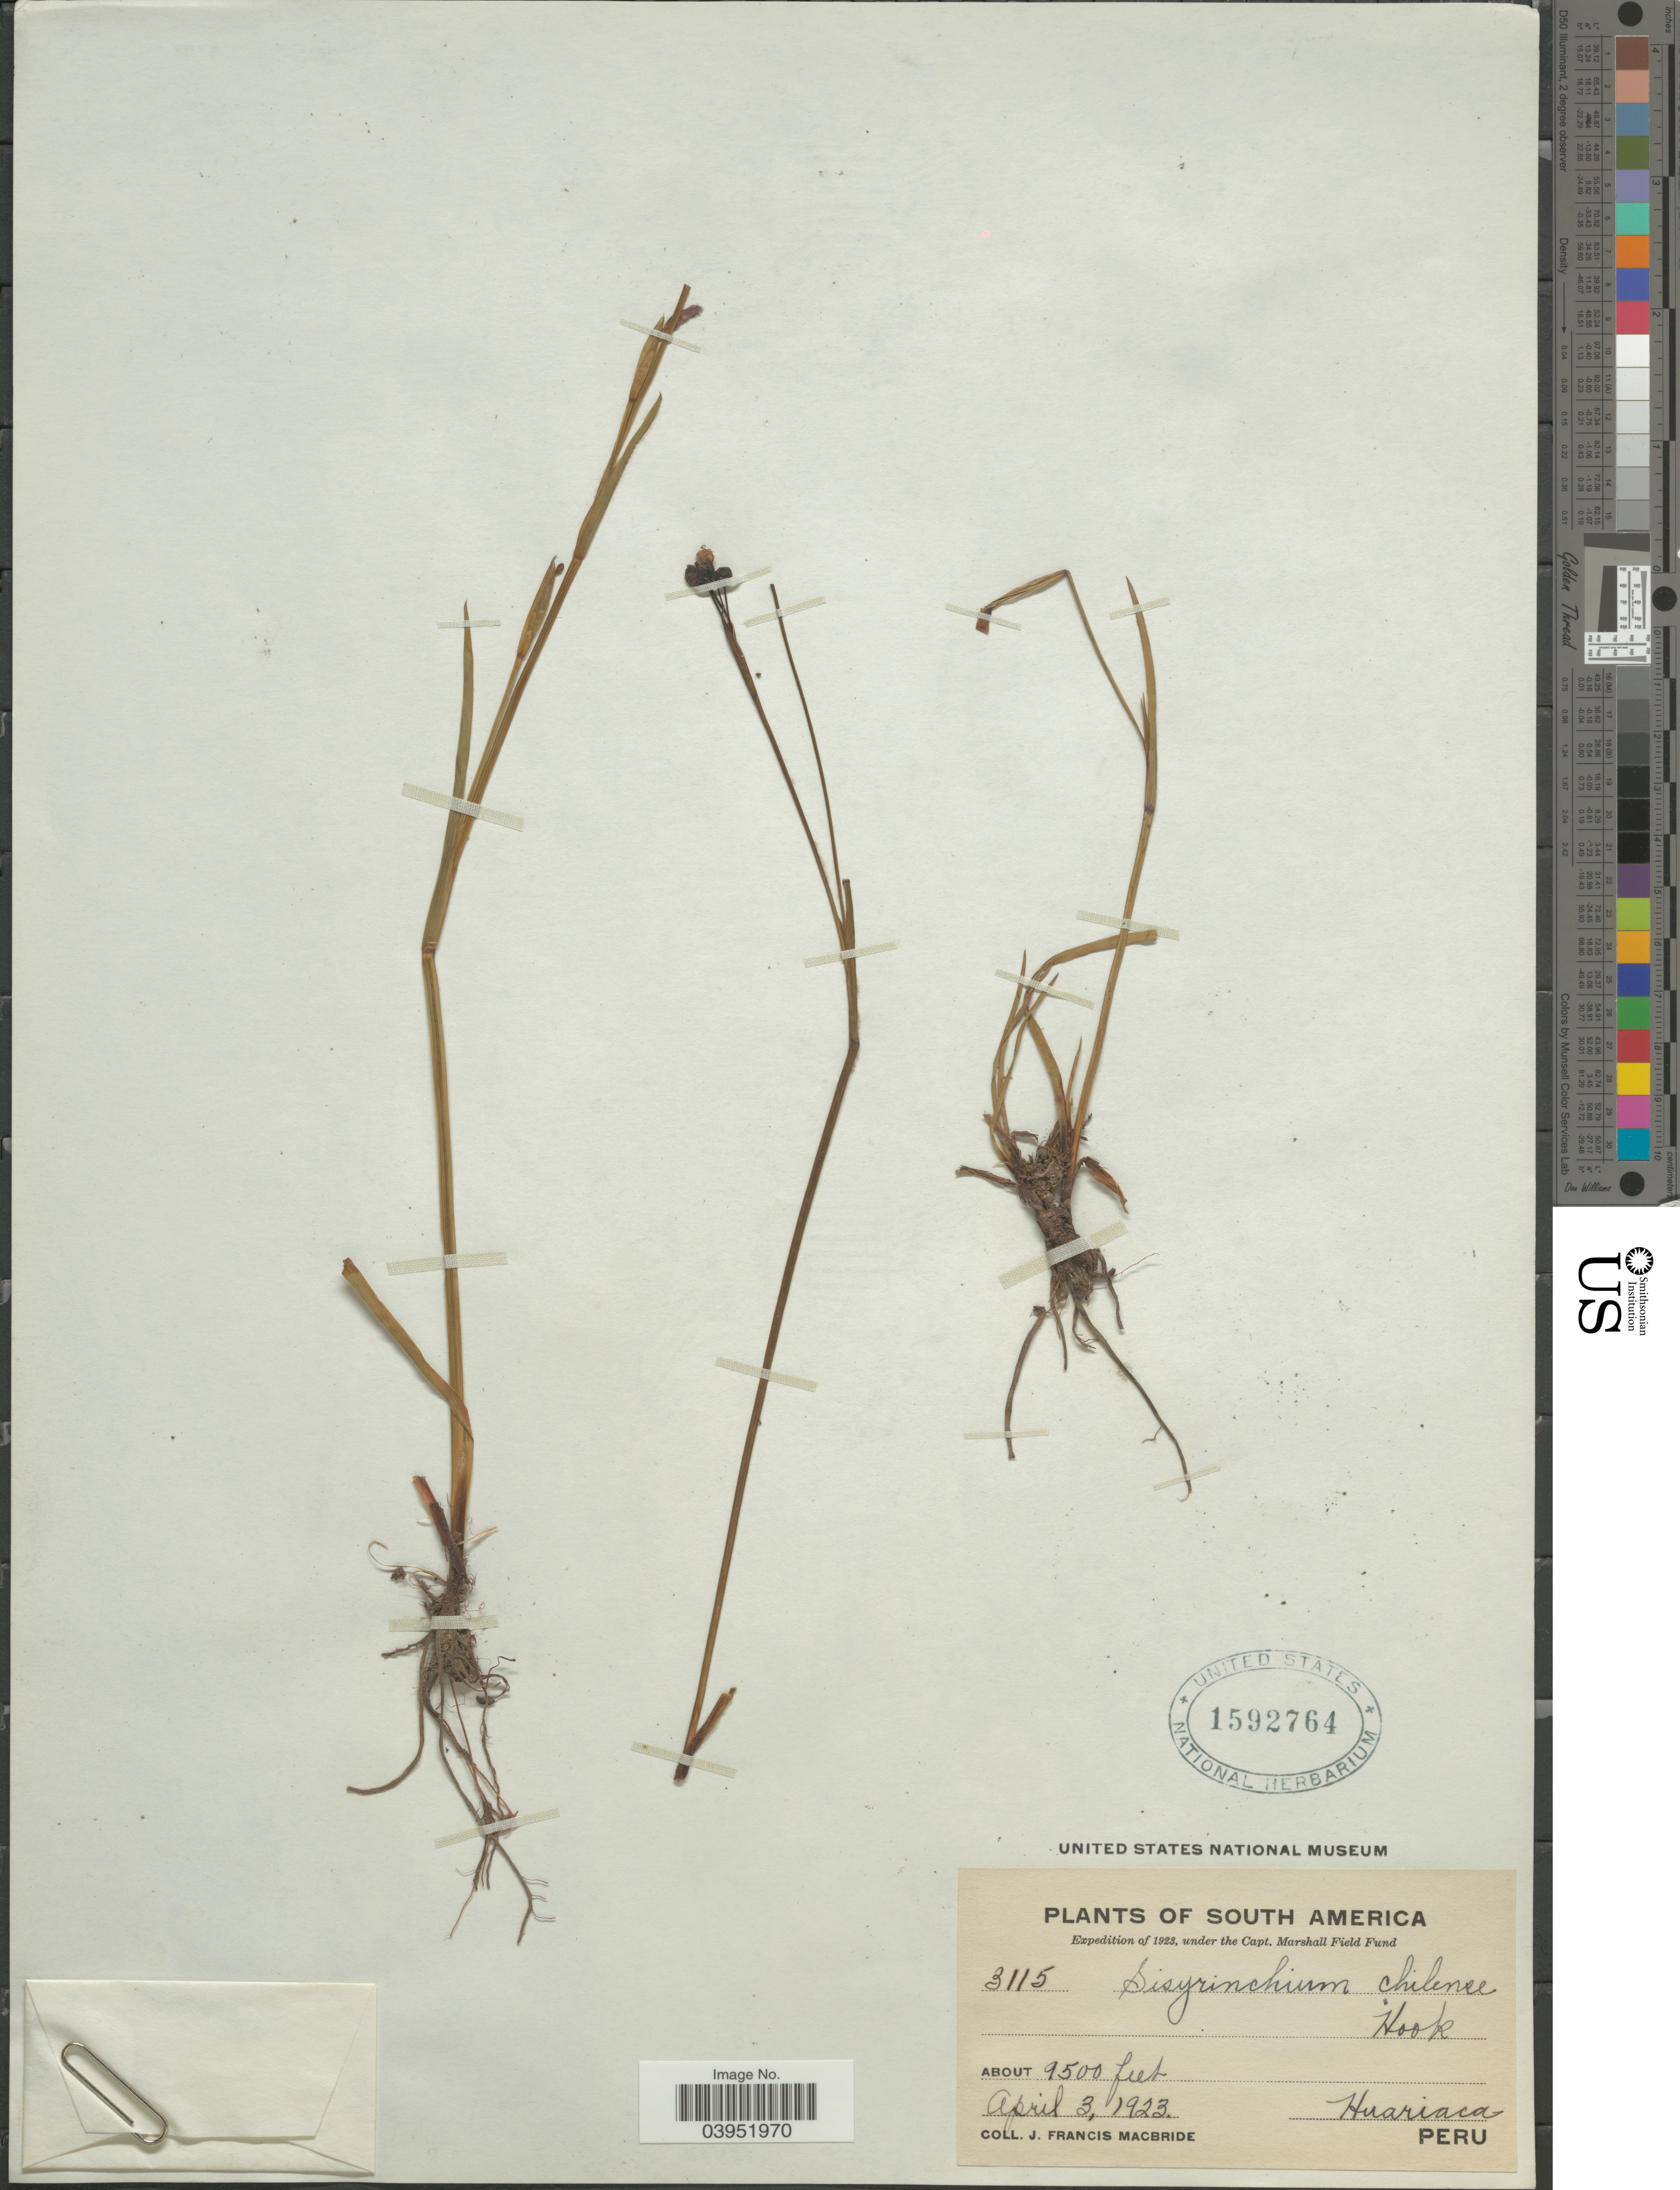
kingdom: Plantae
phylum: Tracheophyta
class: Liliopsida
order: Asparagales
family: Iridaceae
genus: Sisyrinchium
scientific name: Sisyrinchium chilense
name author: Hook.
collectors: J. F. Macbride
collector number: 3115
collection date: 1923-04-03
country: Peru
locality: Huariaca.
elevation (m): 2896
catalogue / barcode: US 1592764